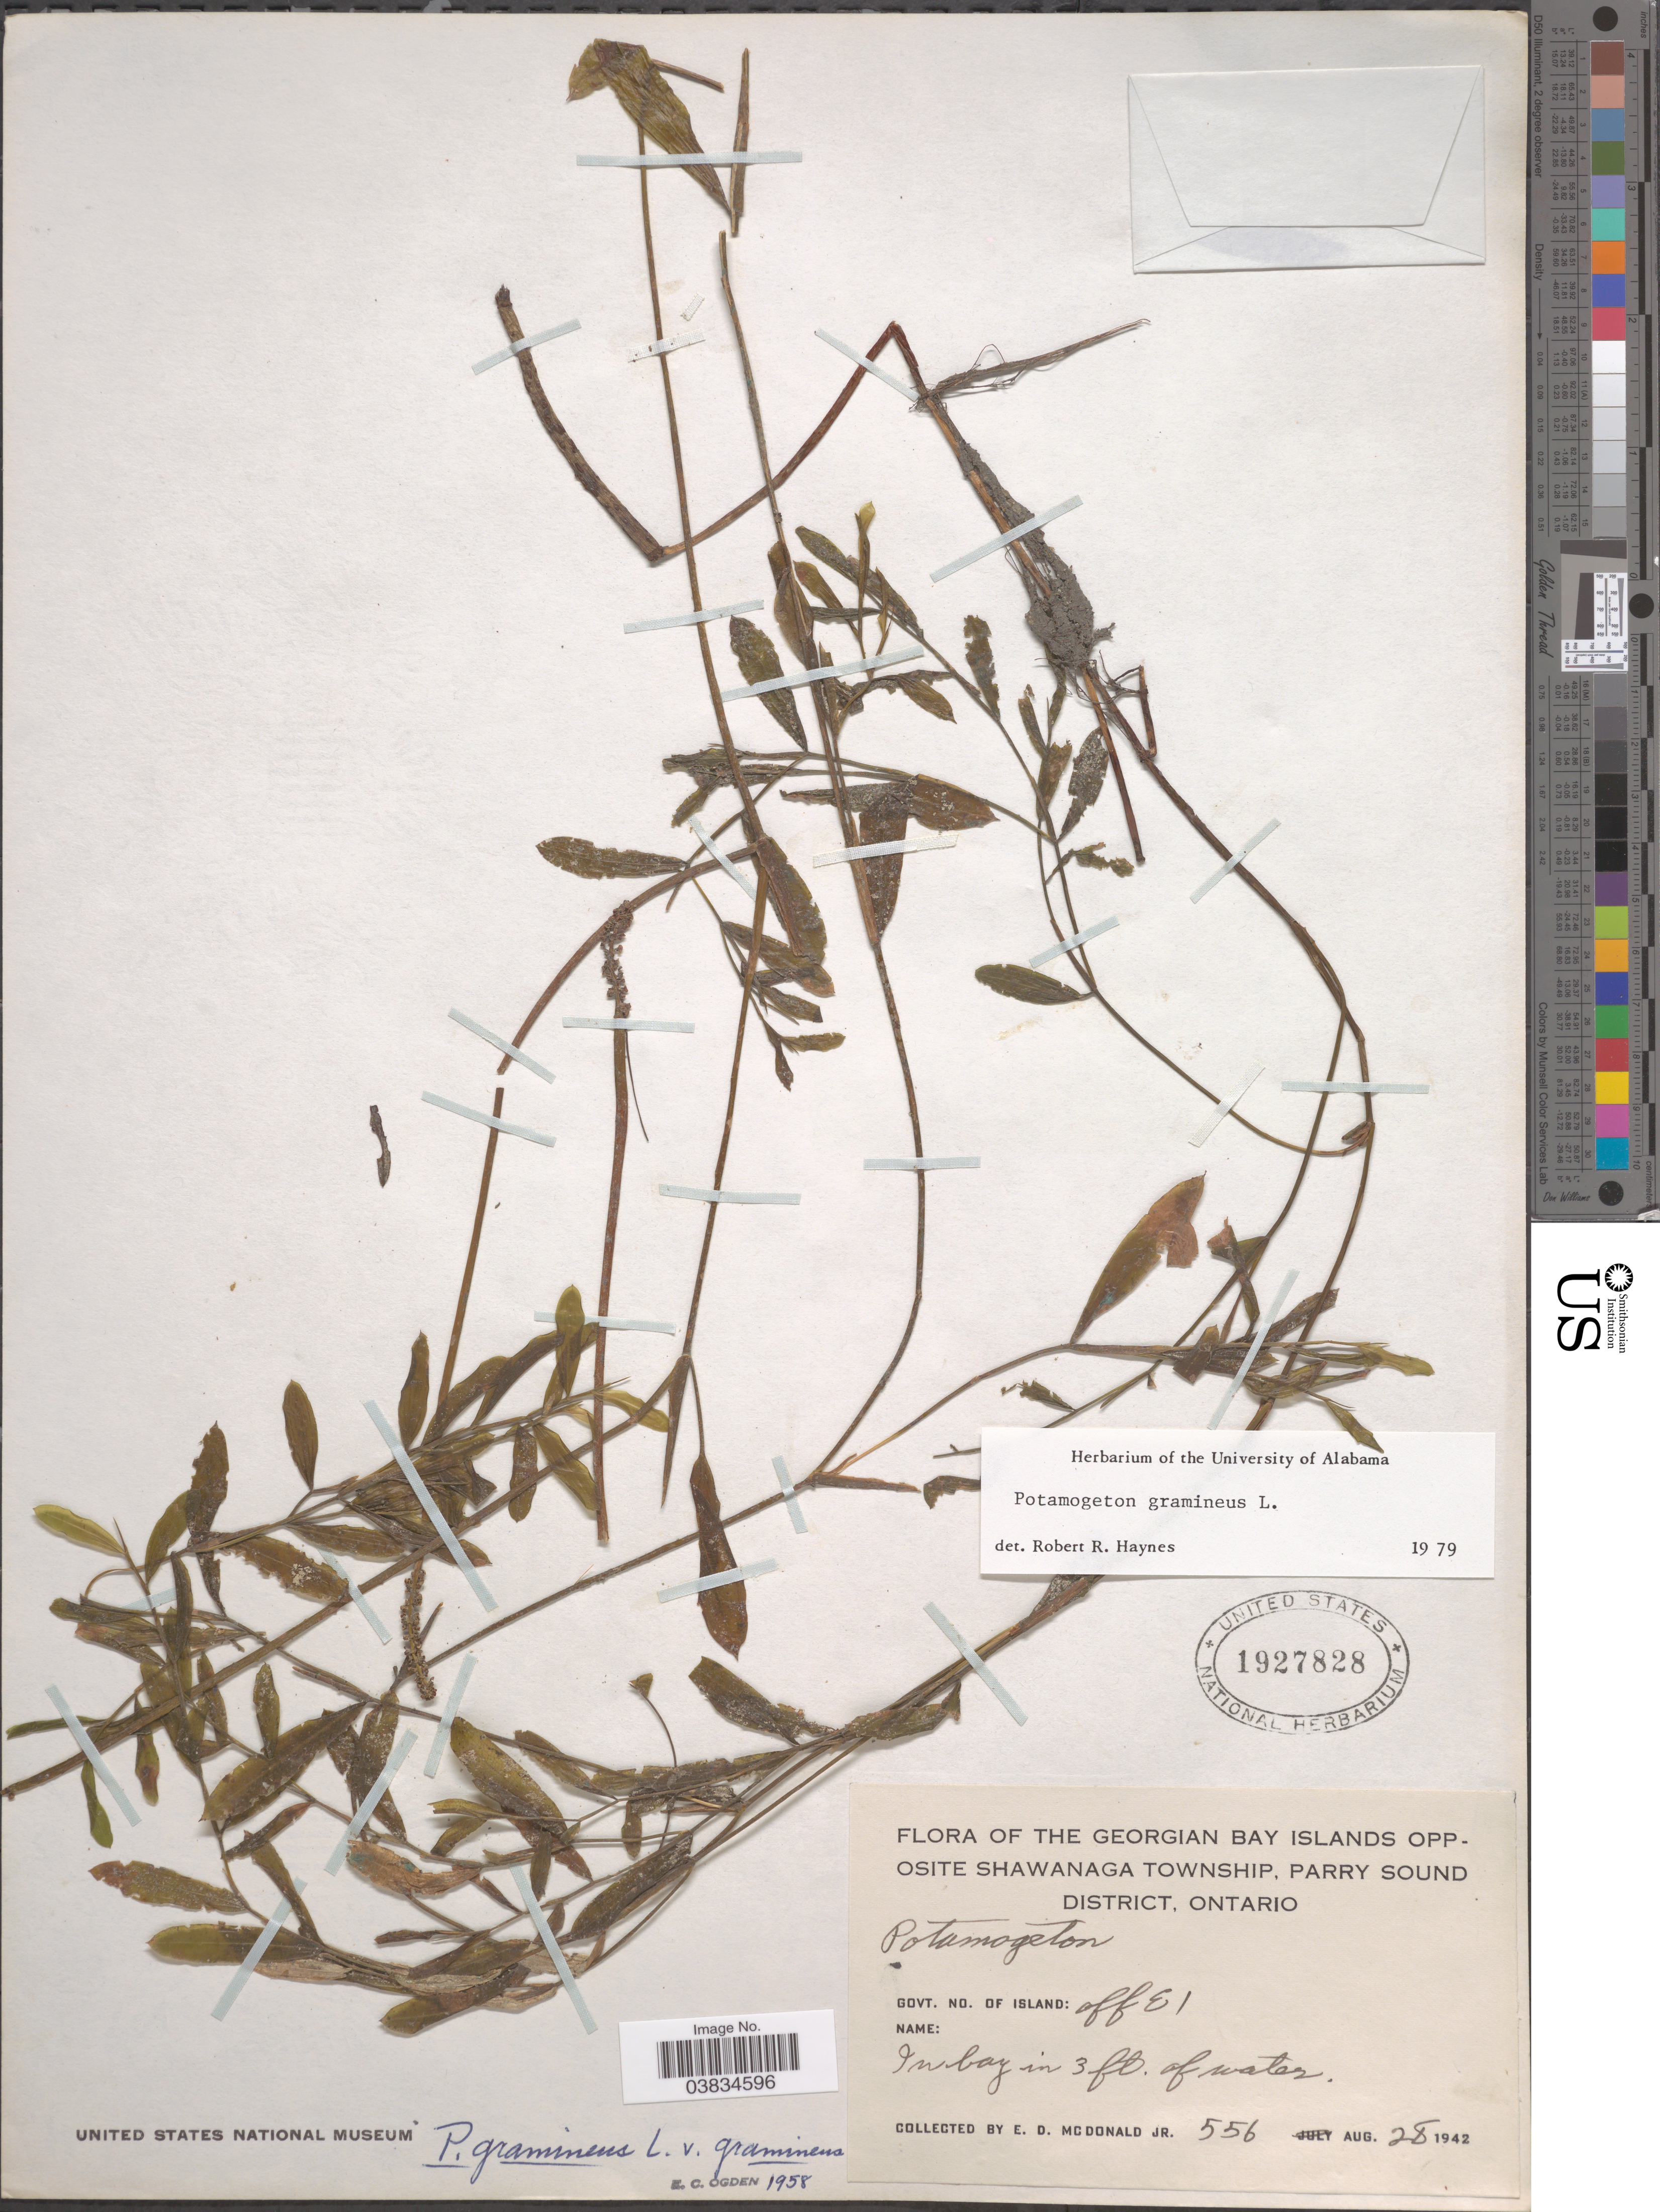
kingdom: Plantae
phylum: Tracheophyta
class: Liliopsida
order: Alismatales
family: Potamogetonaceae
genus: Potamogeton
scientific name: Potamogeton gramineus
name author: L.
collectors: E. D. McDonald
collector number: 556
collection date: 1942-08-28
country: Canada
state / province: Ontario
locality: The Georgian Bay Islands opposite Shawanaga Township, Parry Sound District. Govt. No. Of Island: off E1.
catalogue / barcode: US 1927828